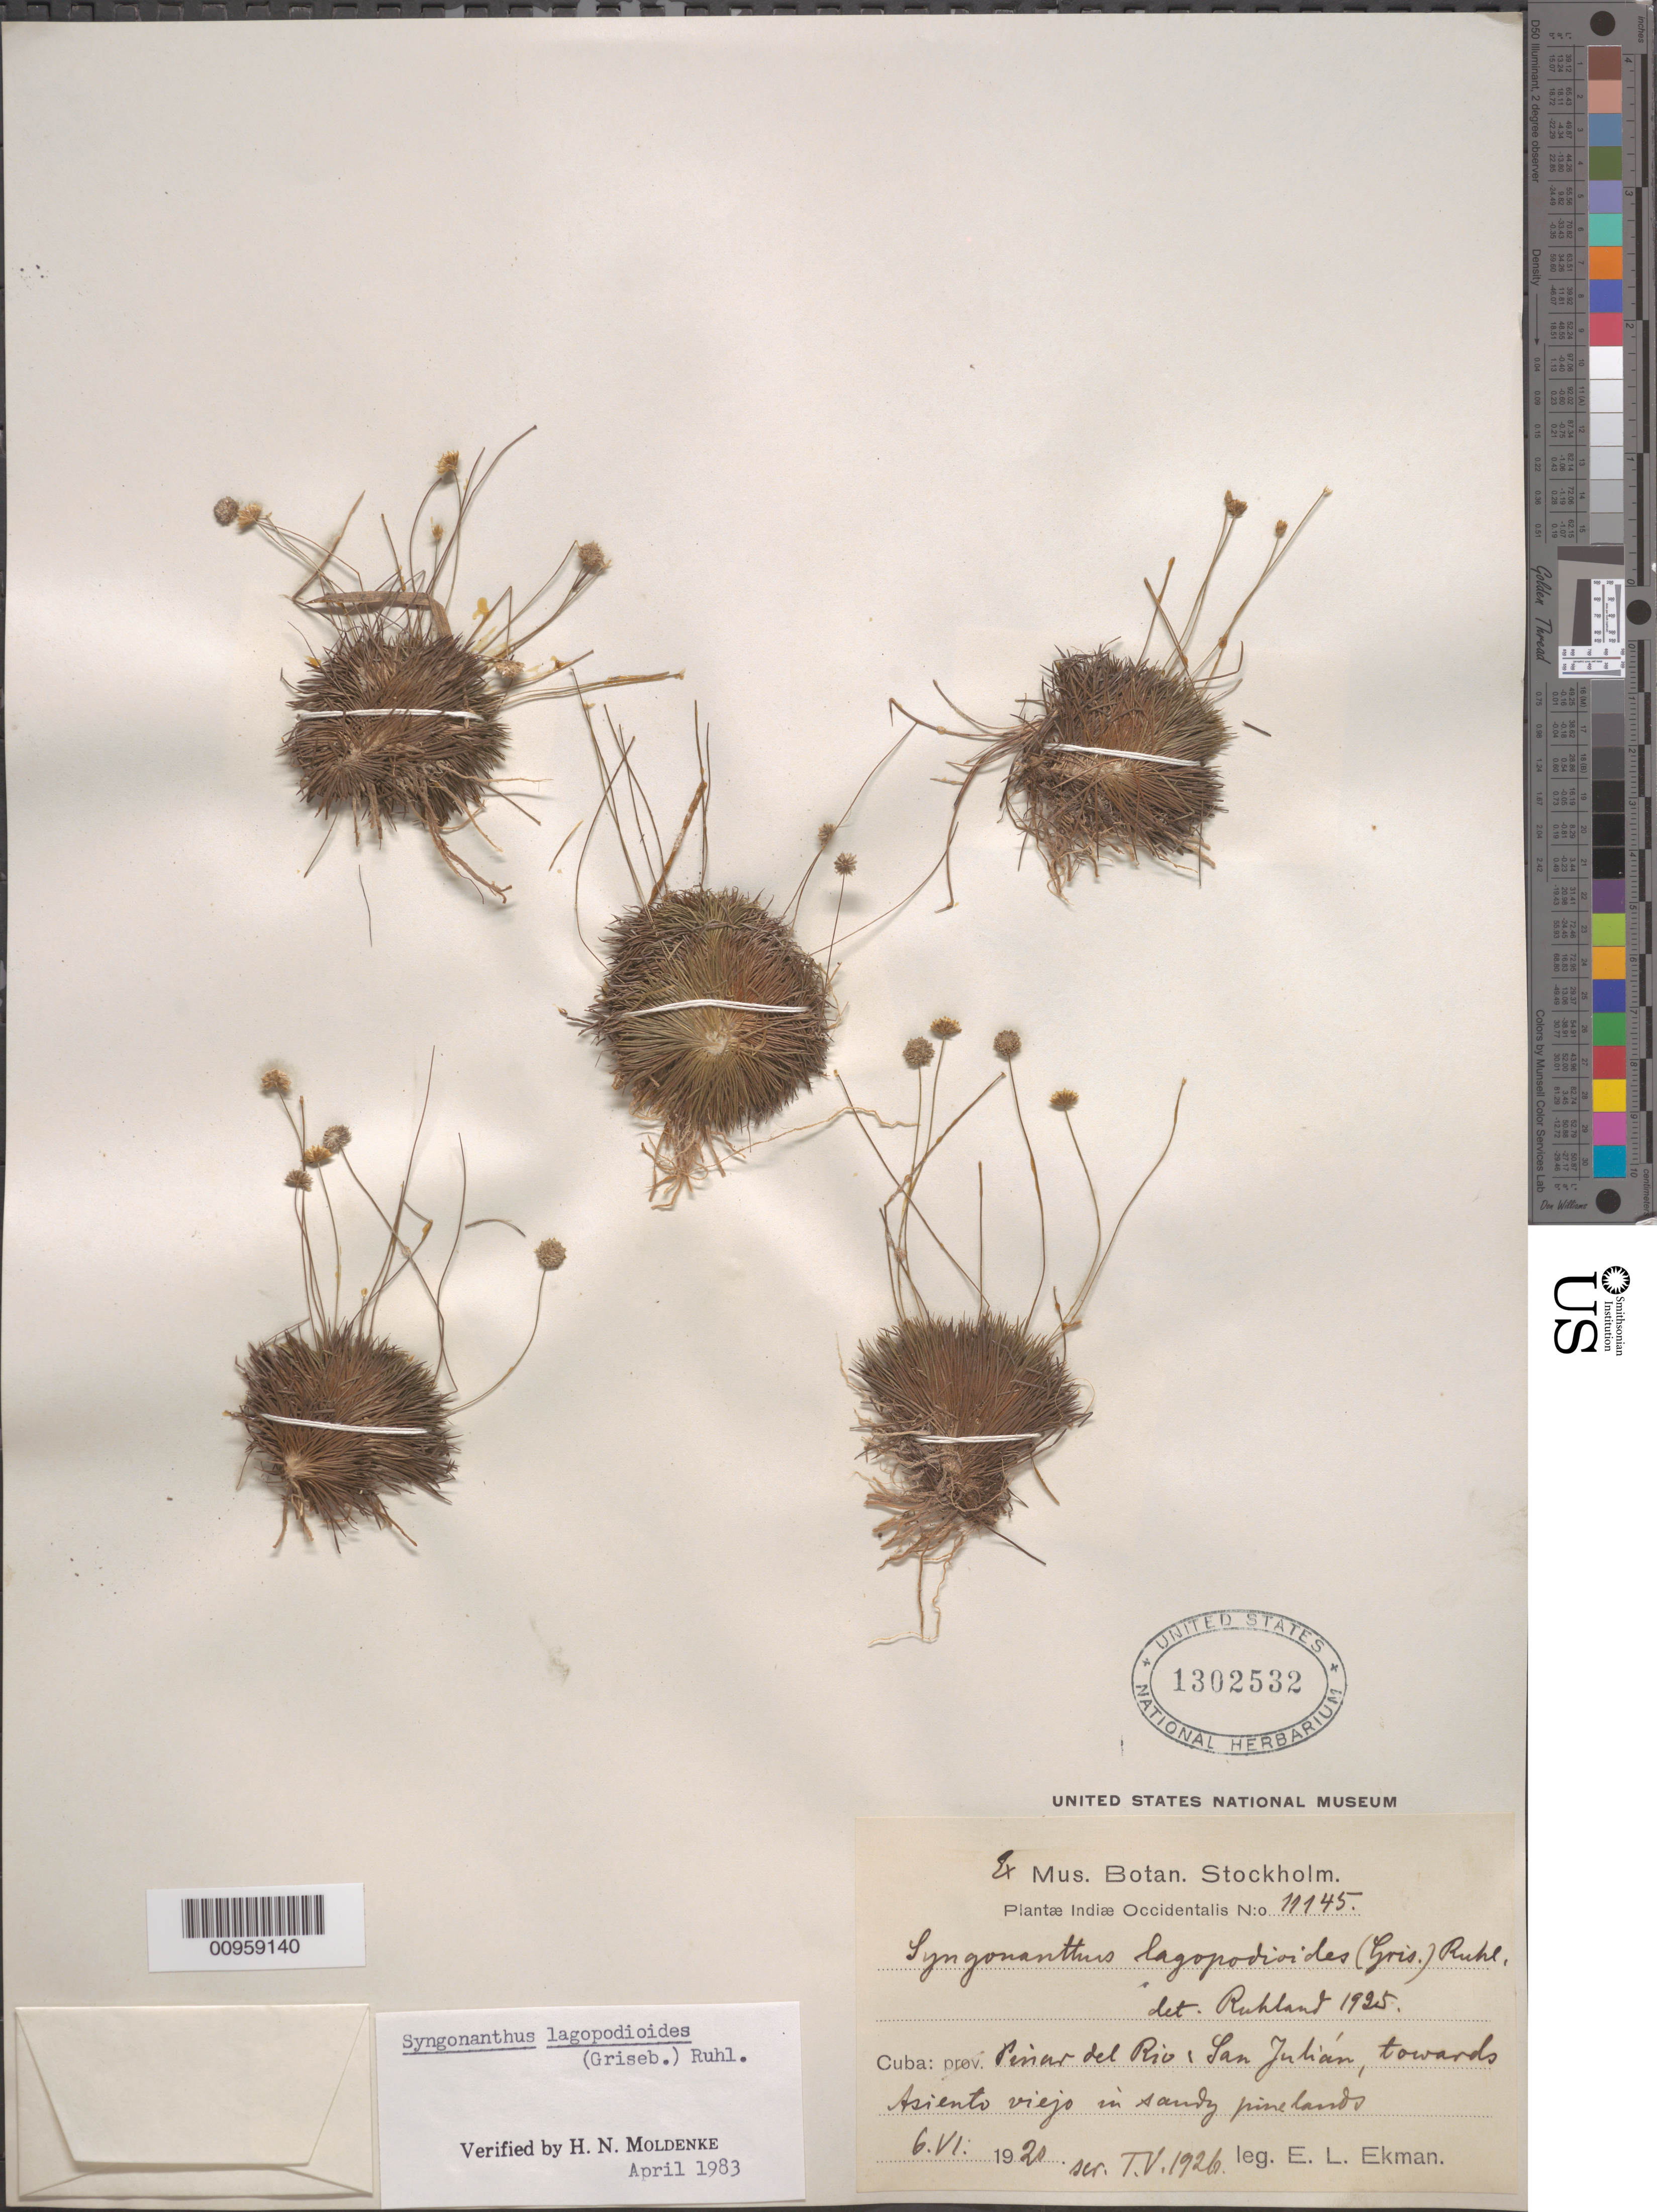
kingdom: Plantae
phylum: Tracheophyta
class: Liliopsida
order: Poales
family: Eriocaulaceae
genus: Syngonanthus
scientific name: Syngonanthus lagopodioides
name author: (Griseb.) Ruhland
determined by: Moldenke, H. N.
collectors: E. L. Ekman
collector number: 11145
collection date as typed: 06 Jun 1920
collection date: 1920-06-06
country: Cuba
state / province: Pinar del Rio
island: Cuba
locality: San Julián, towards Asiento viejo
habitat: In sany pinelands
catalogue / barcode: US 1302532